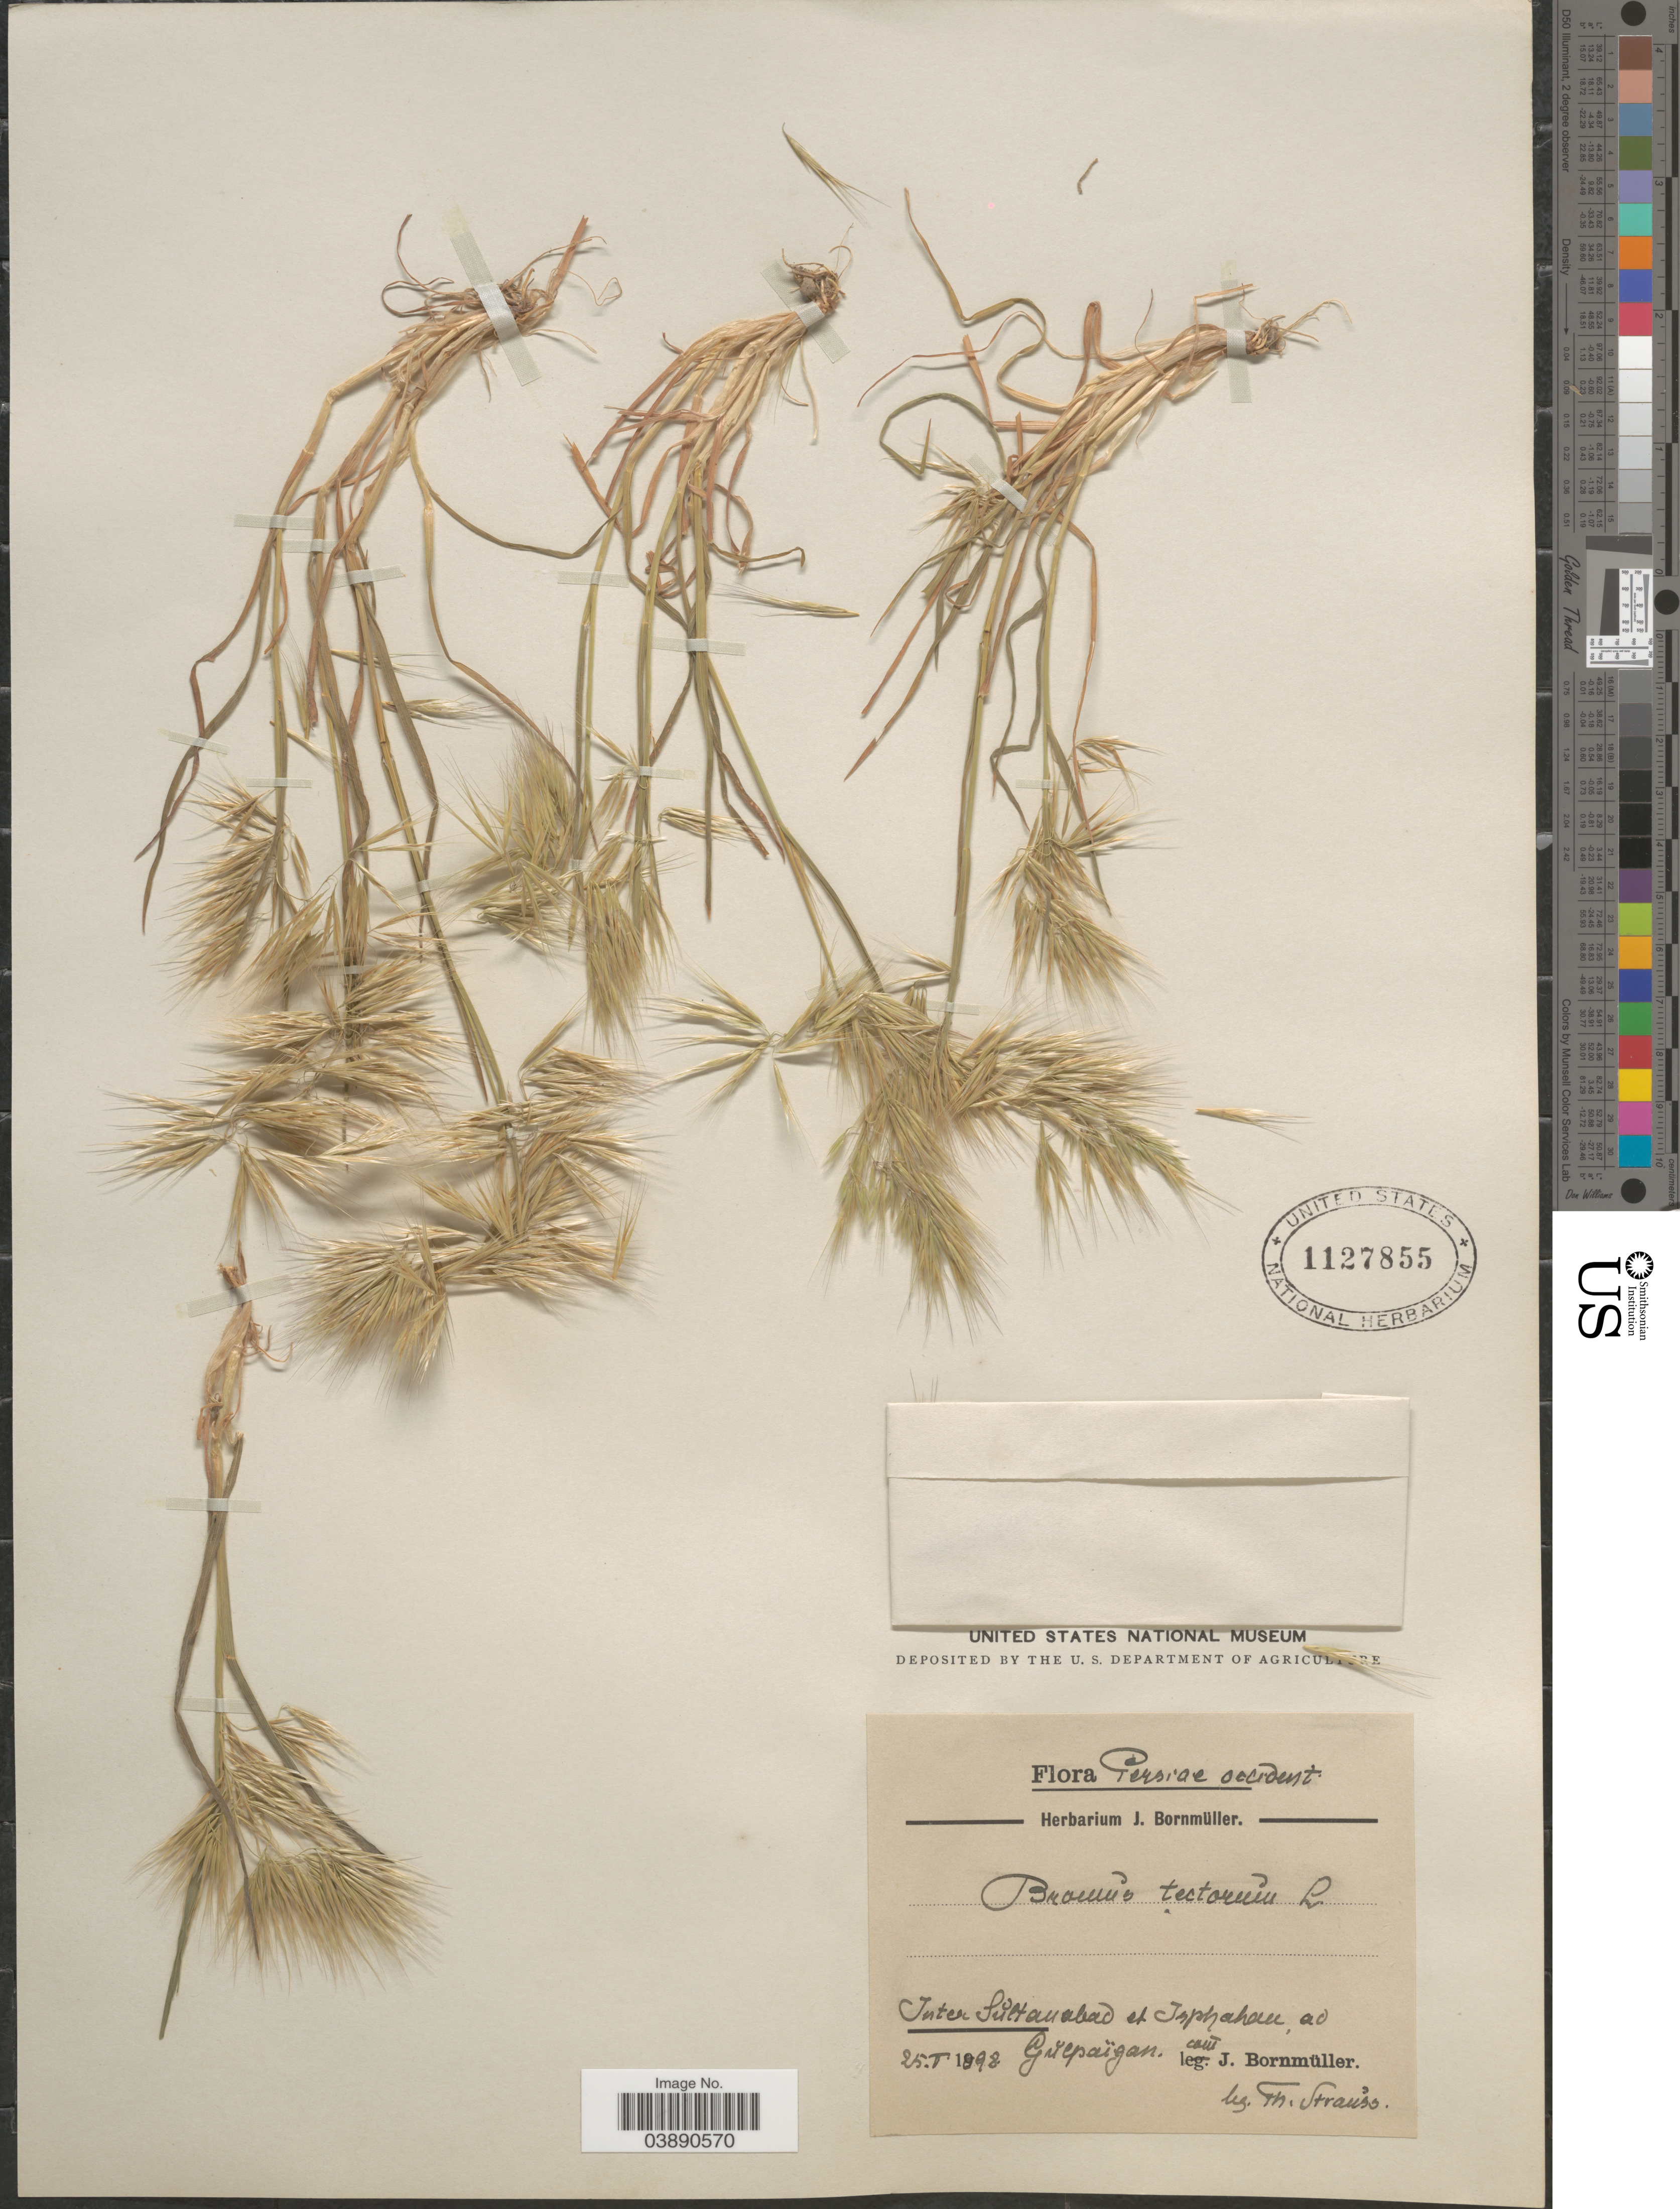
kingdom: Plantae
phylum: Tracheophyta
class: Liliopsida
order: Poales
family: Poaceae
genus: Bromus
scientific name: Bromus tectorum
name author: L.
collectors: T. Strauss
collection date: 1898-05-25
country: Iran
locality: Persiae occident. Inter Sultanabad et Inphahan [interpreted], ad Girepaïgan [interpreted].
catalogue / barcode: US 1127855